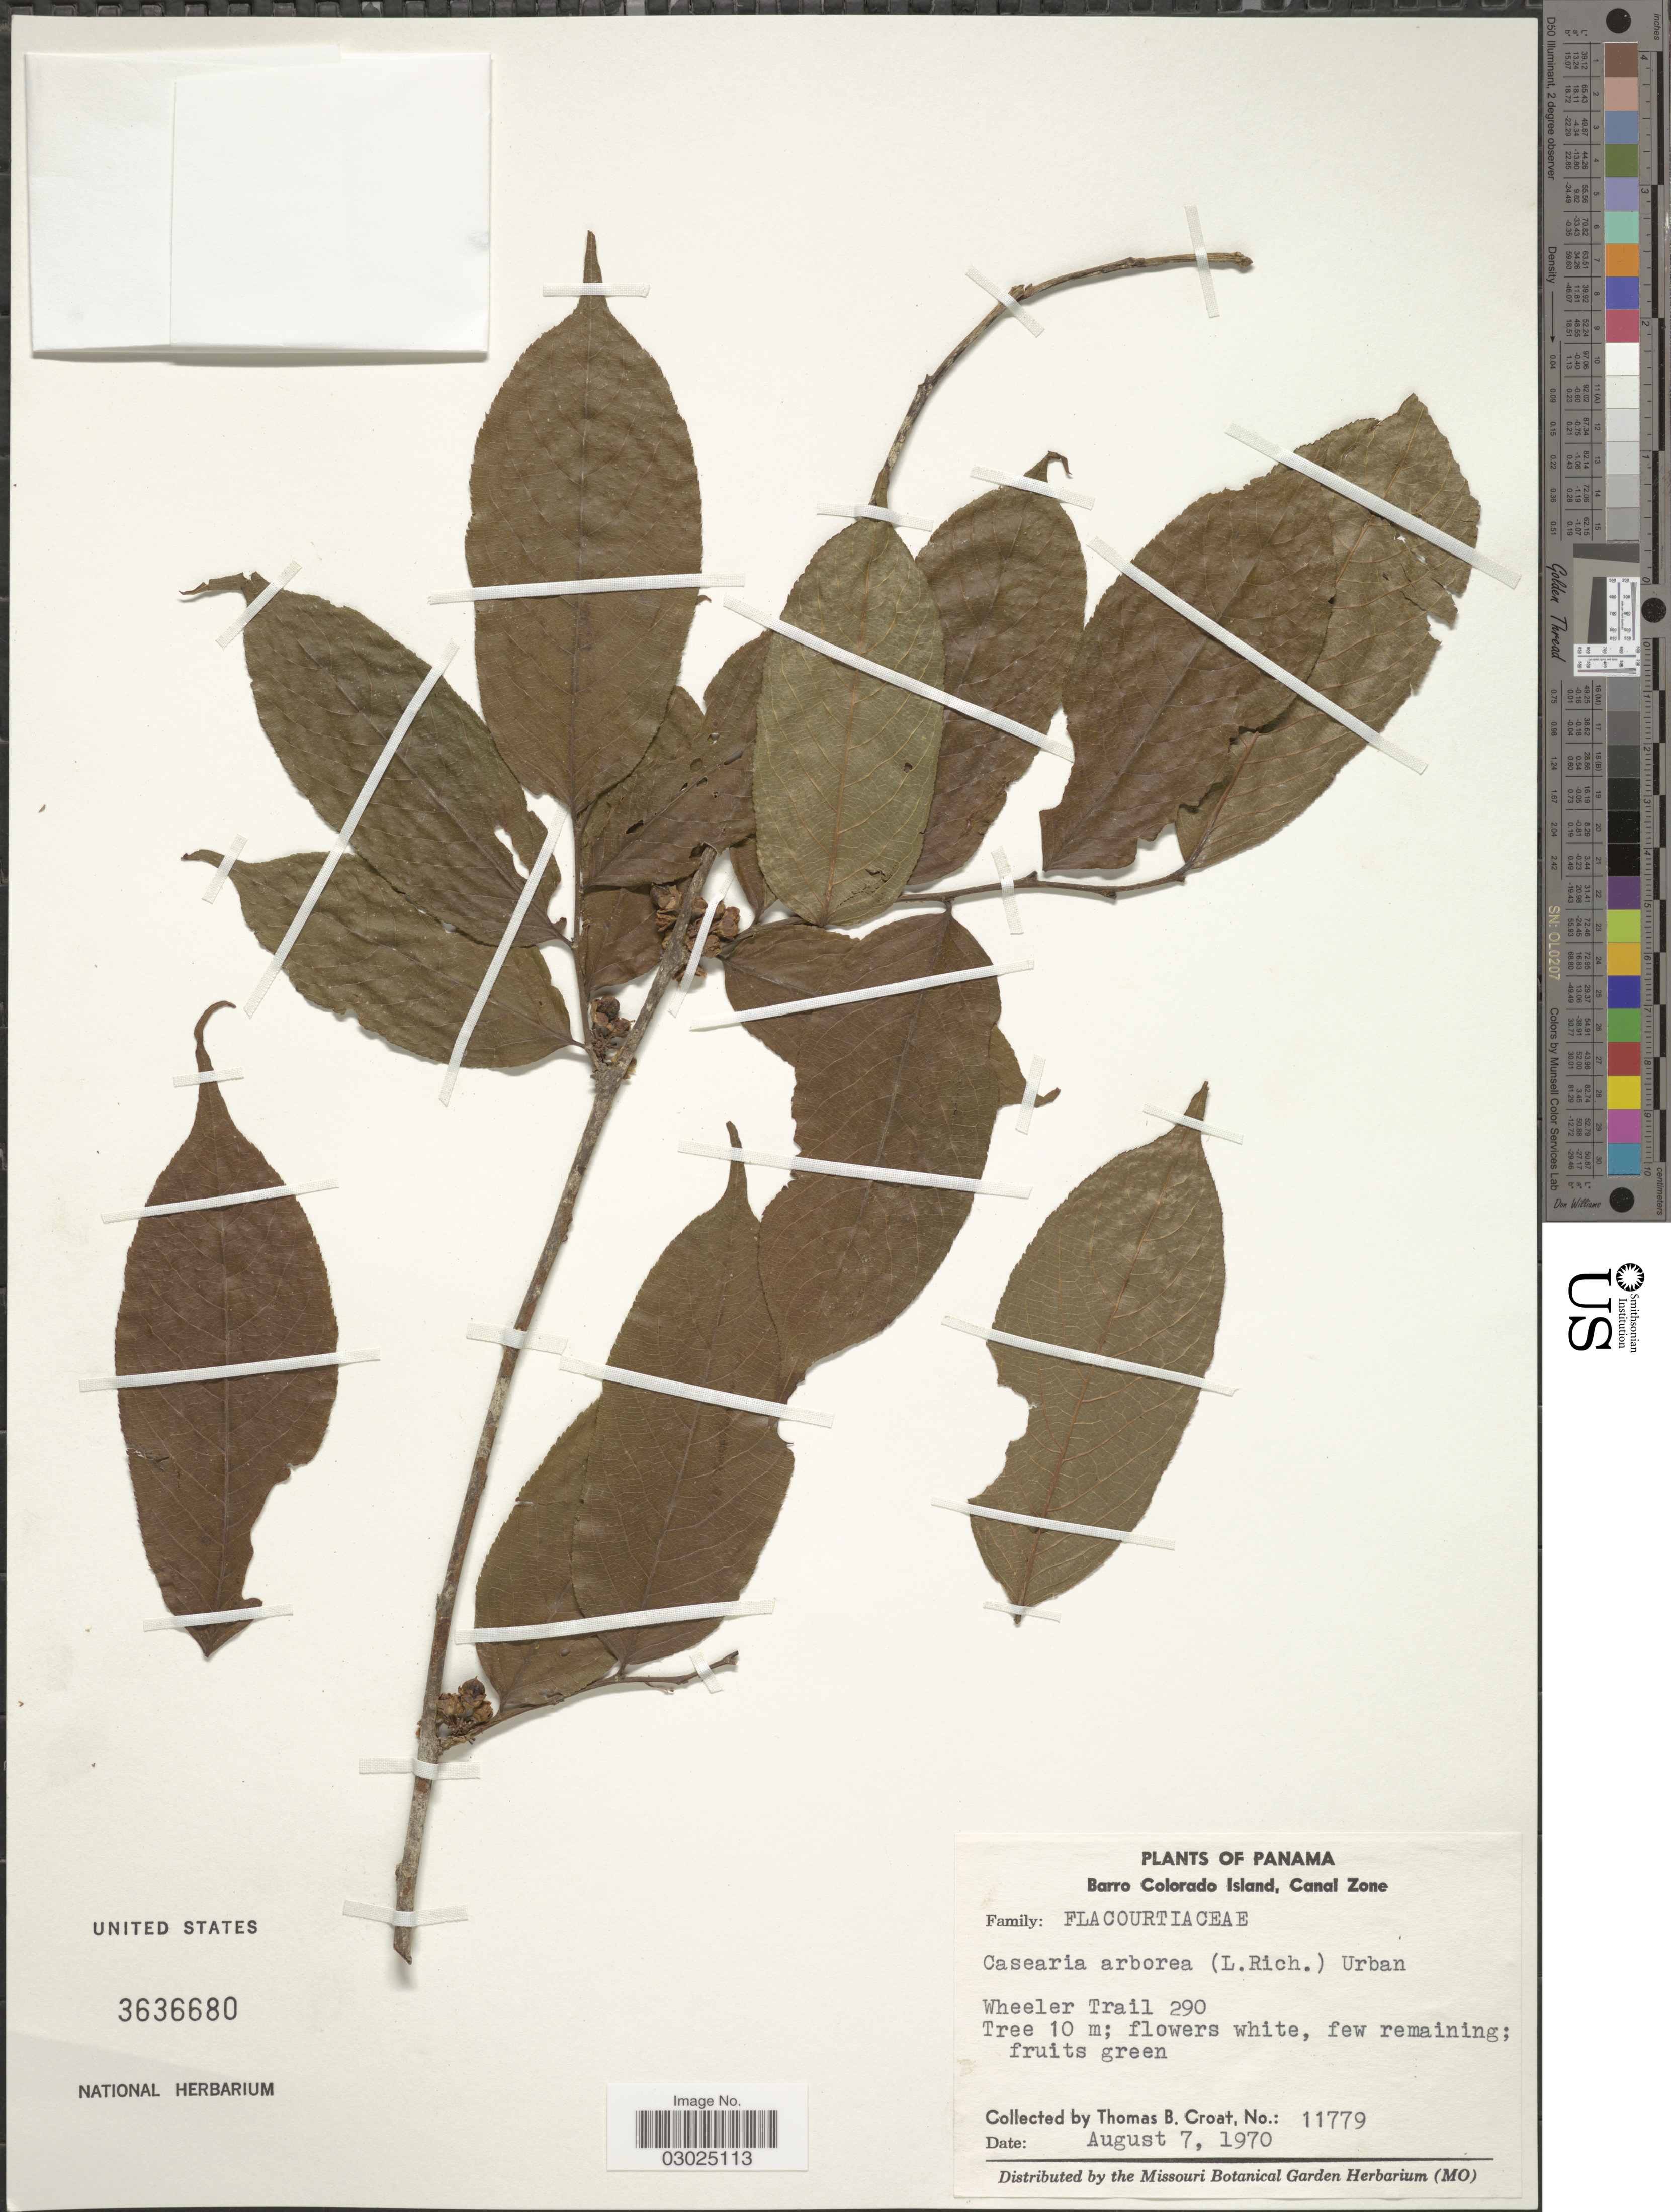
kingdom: Plantae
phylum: Tracheophyta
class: Magnoliopsida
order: Malpighiales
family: Salicaceae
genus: Casearia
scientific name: Casearia arborea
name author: (Rich.) Urb.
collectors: T. B. Croat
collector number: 11779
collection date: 1970-07-07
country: Panama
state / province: Panamá Oeste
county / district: Canal Zone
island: Barro Colorado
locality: Barro Colorado Island, Canal Zone. Wheeler Trail 290.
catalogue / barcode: US 3636680